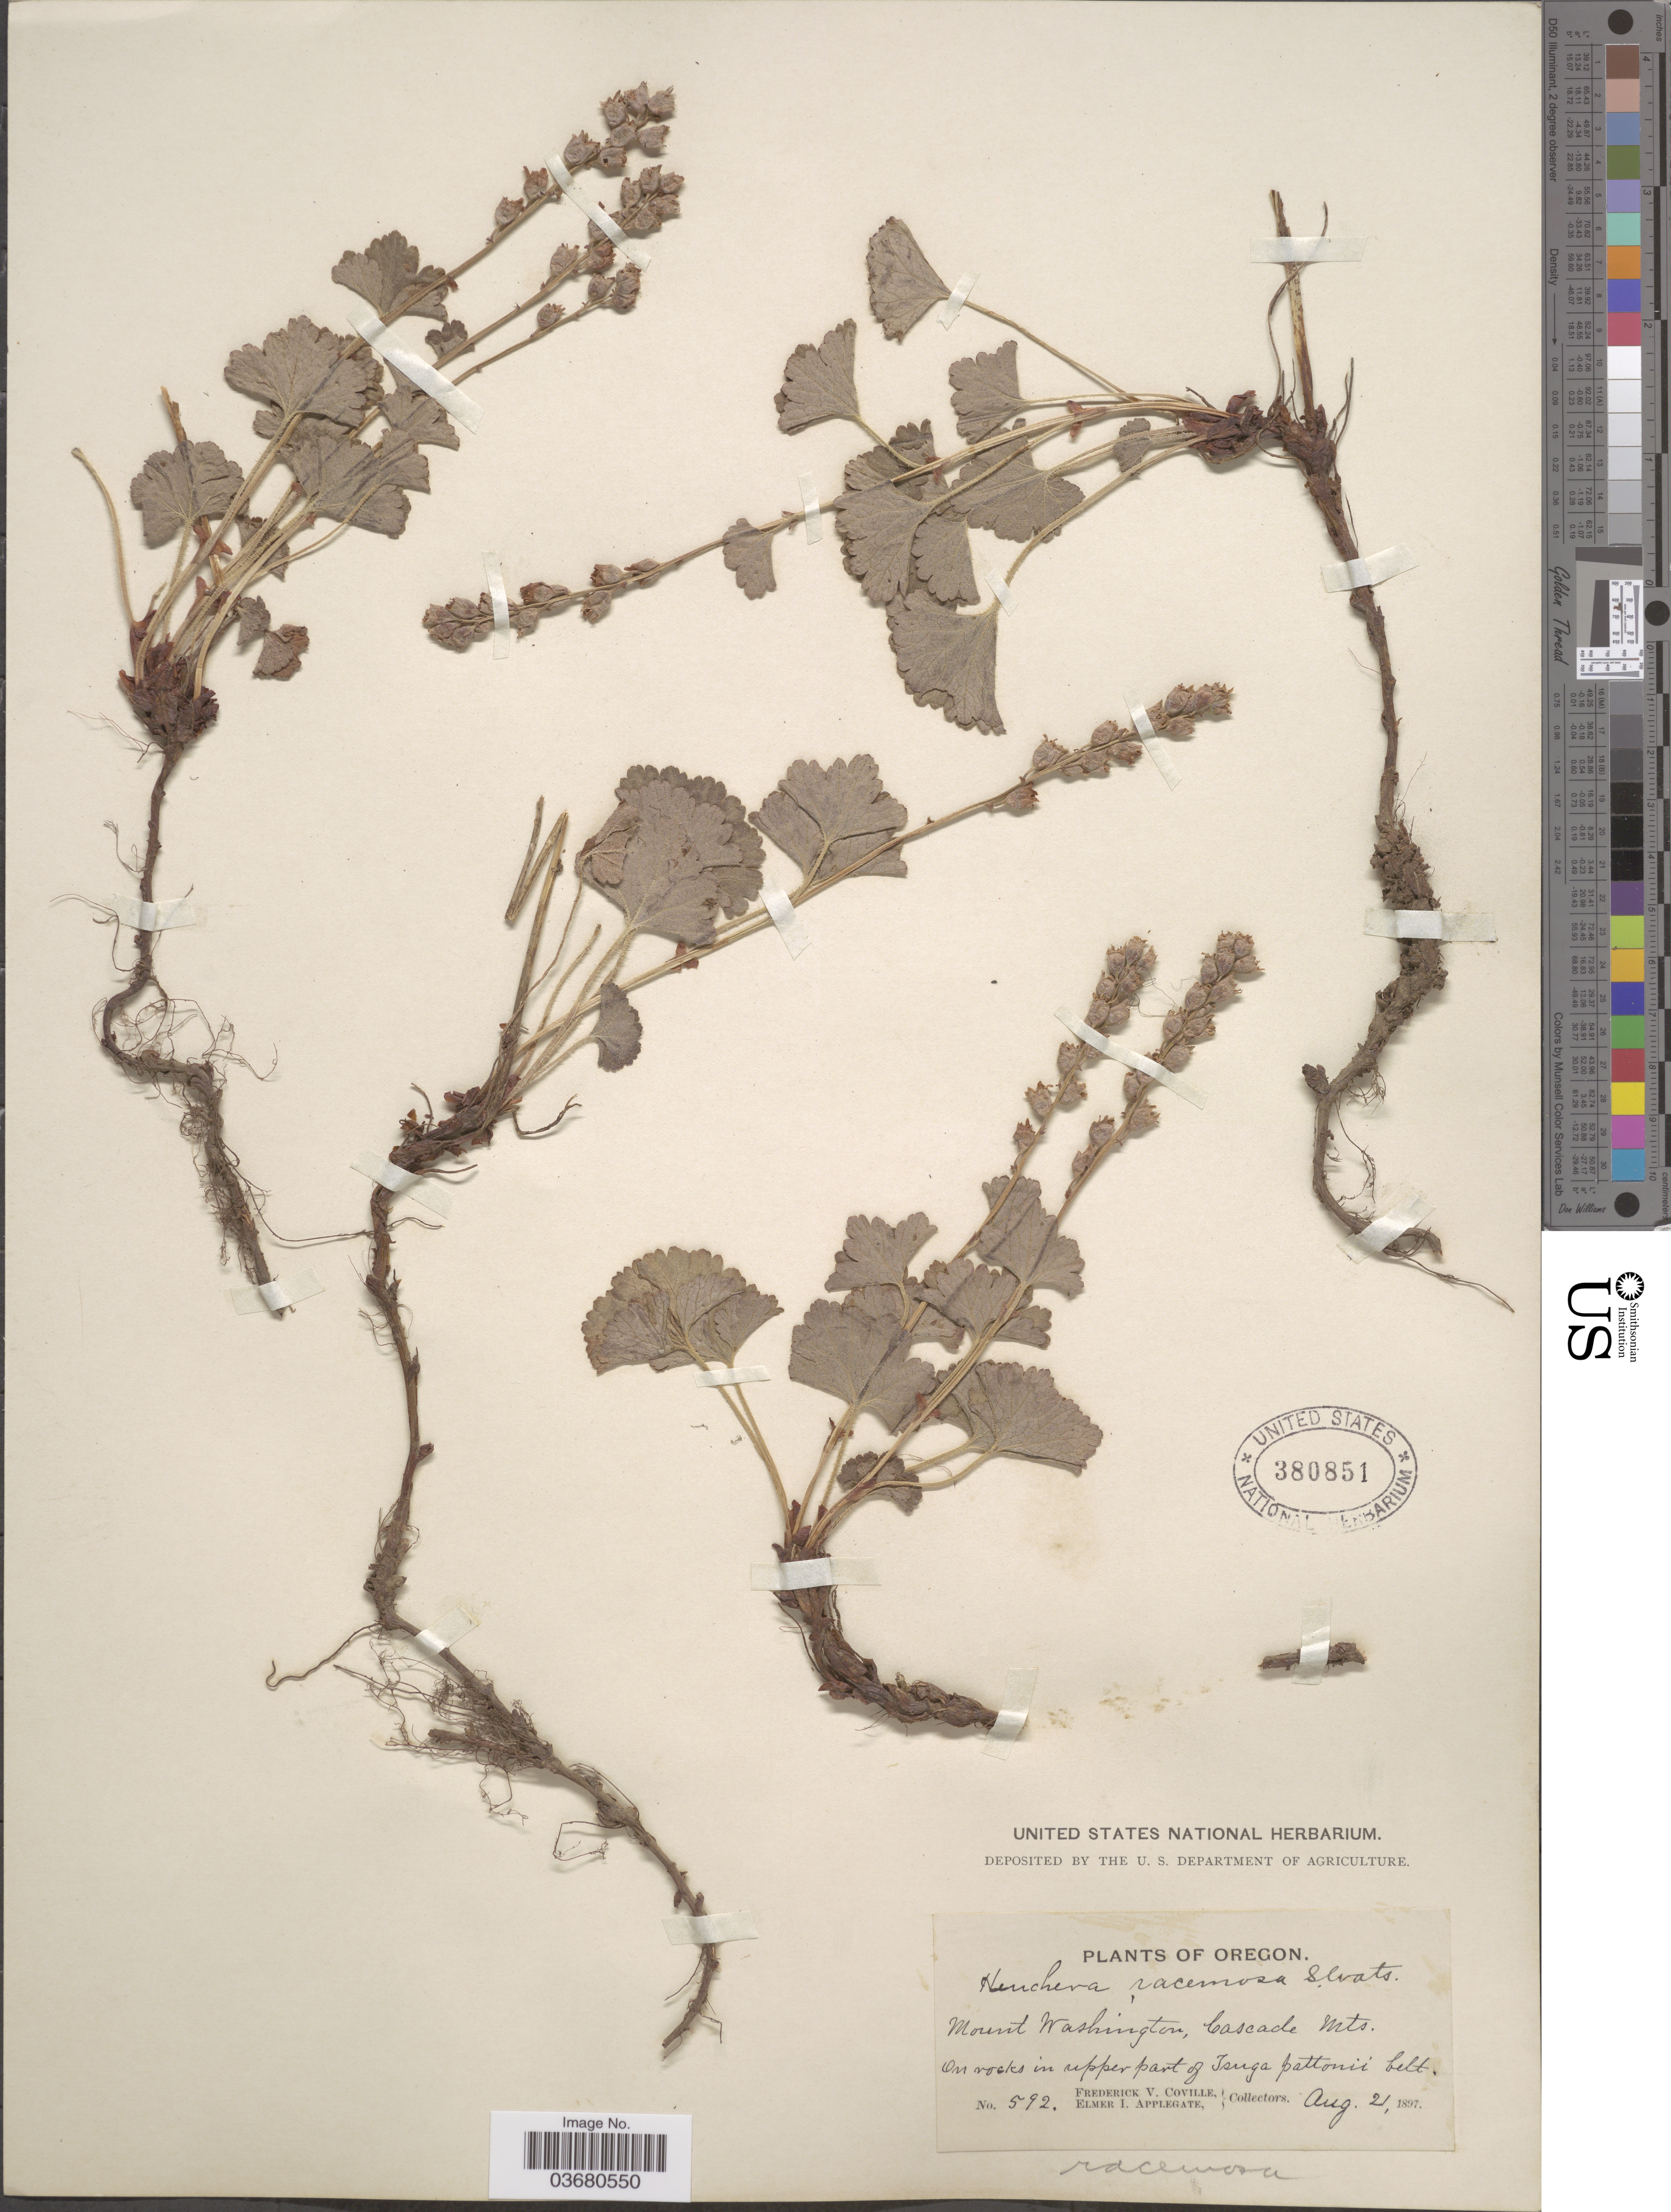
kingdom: Plantae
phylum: Tracheophyta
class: Magnoliopsida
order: Saxifragales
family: Saxifragaceae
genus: Elmera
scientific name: Elmera racemosa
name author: (S. Watson) Rydb.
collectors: F. V. Coville & E. I. Applegate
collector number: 592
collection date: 1897-08-21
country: United States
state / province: Oregon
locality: Mount Washington, Cascade Mts. On rocks in upper part of Isuga pattonii belt.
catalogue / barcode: US 380851